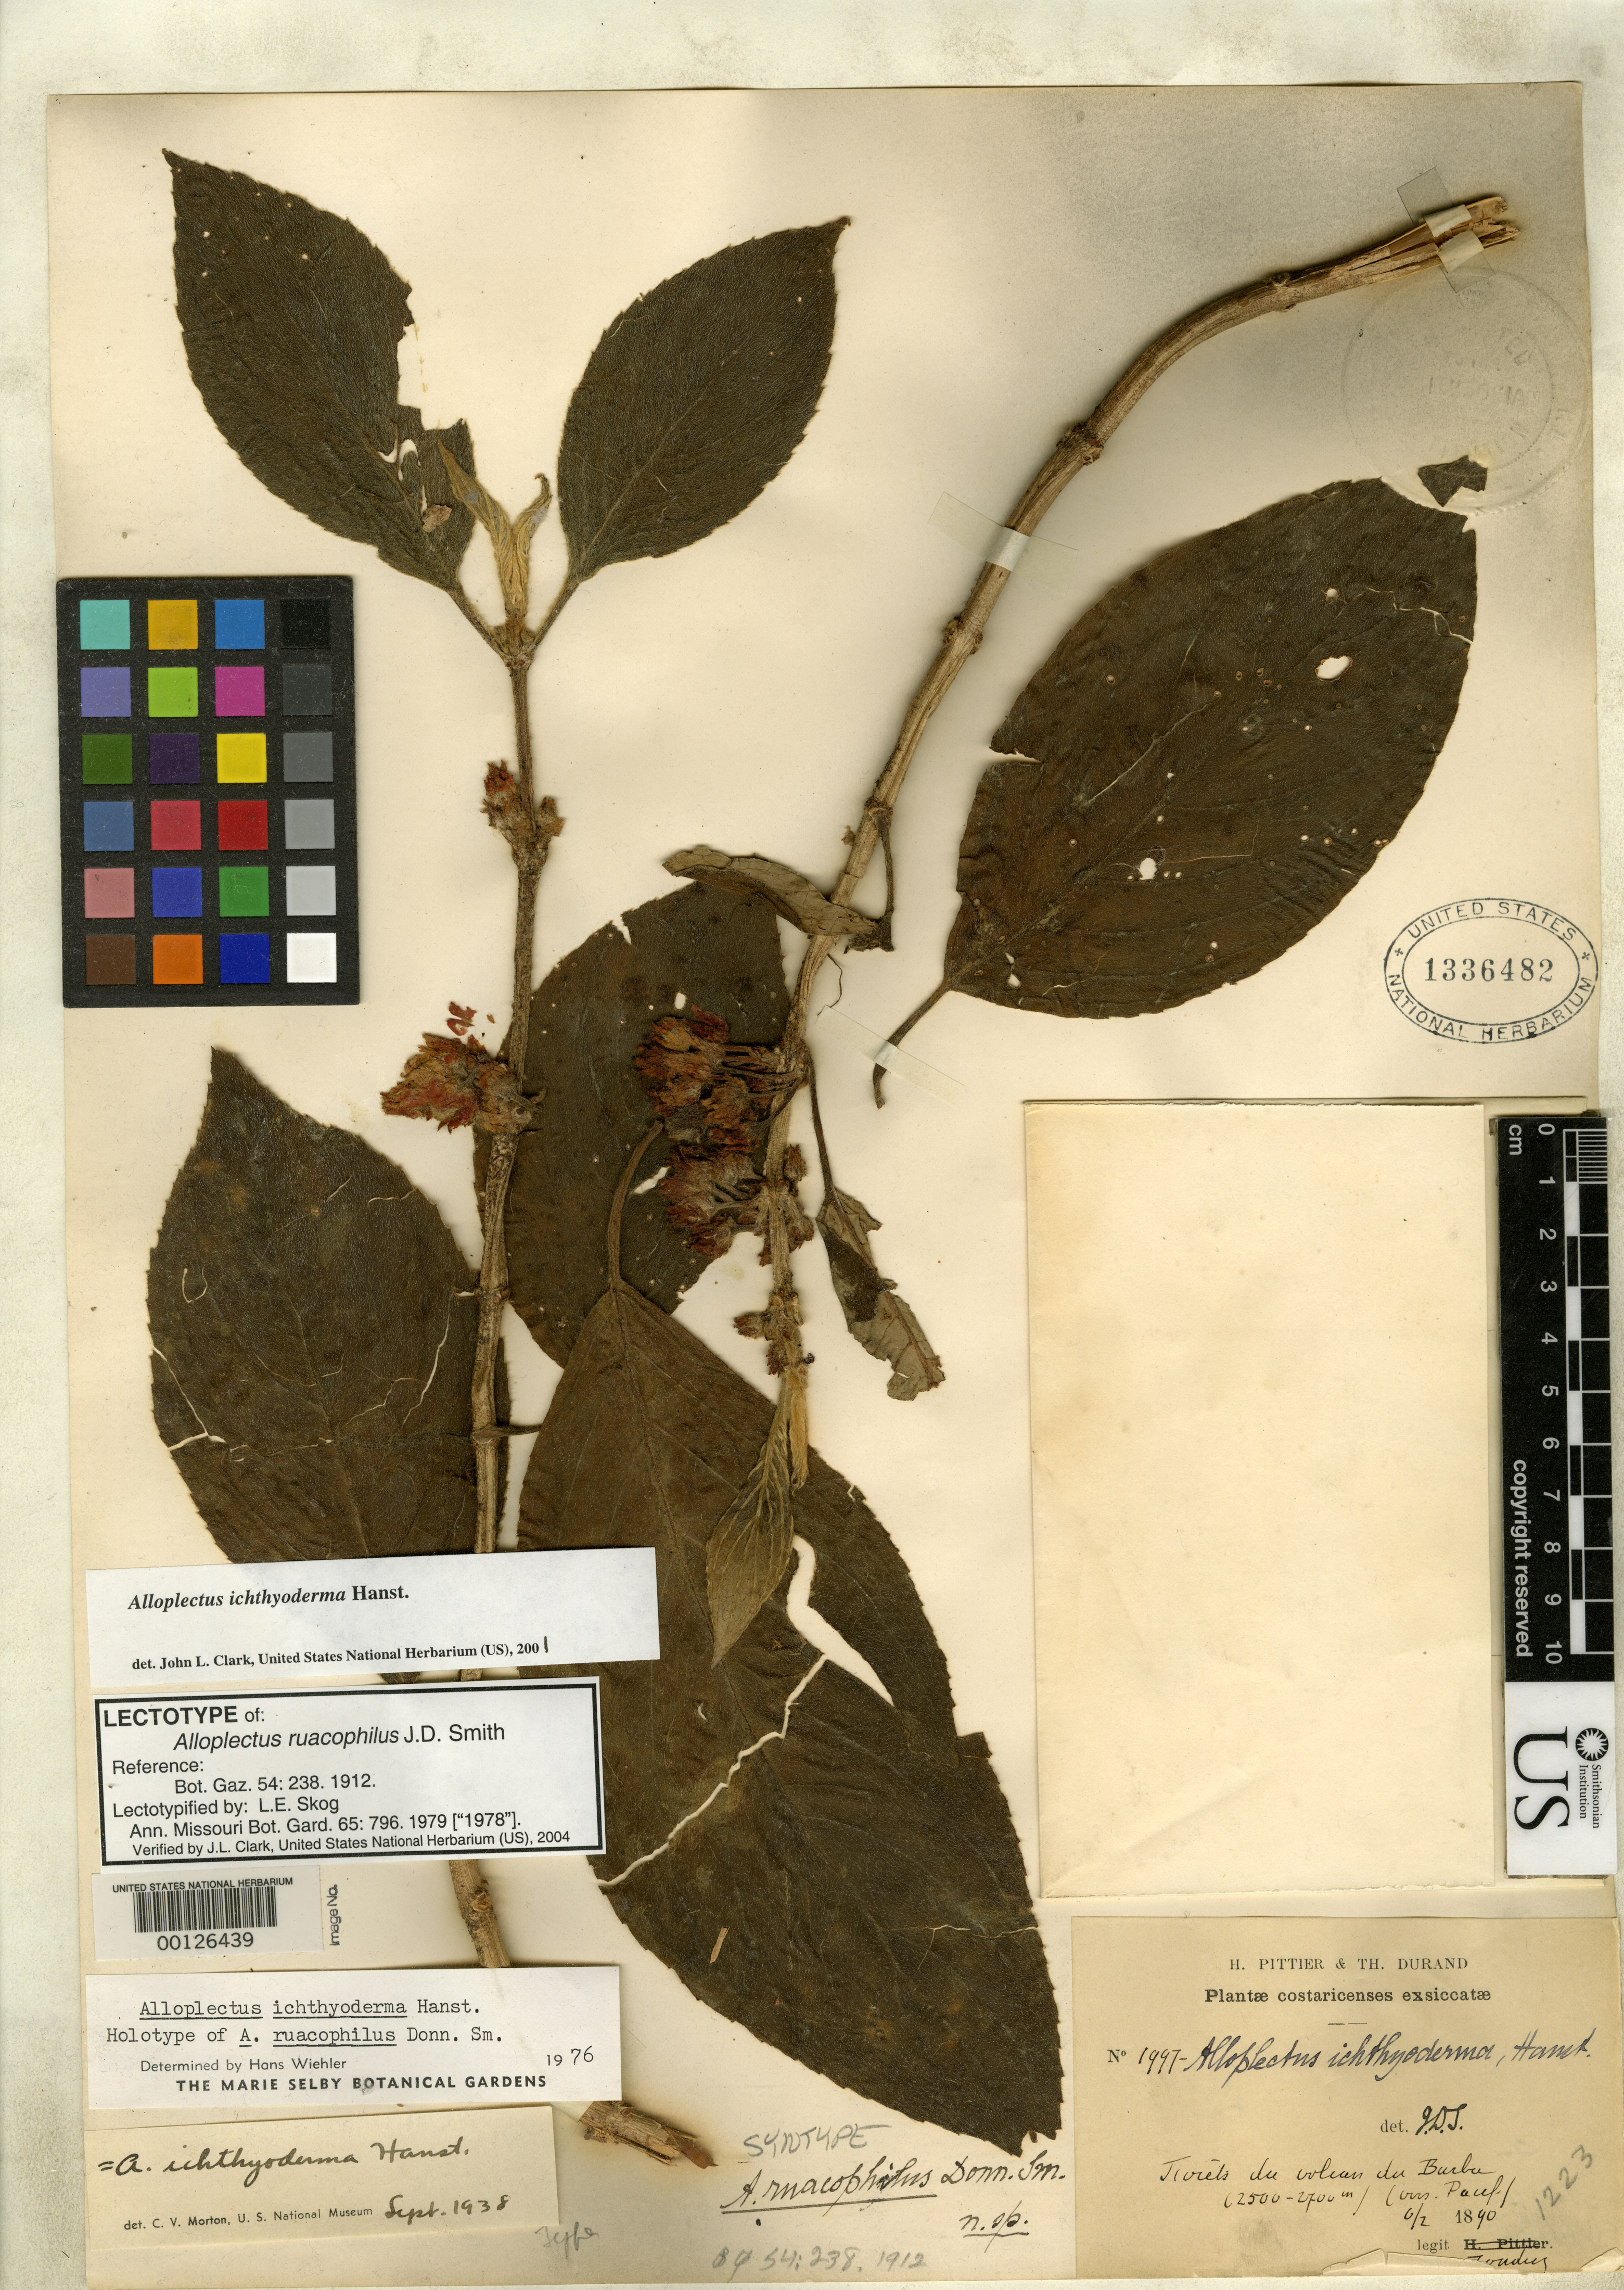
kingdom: Plantae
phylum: Tracheophyta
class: Magnoliopsida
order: Lamiales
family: Gesneriaceae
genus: Alloplectus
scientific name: Alloplectus ruacophilus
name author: Donn. Sm.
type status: Lectotype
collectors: A. Tonduz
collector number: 1997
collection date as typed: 06 Feb 1890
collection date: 1890-02-06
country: Costa Rica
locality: Forêts du volcan du Barba (vers. Pacif.).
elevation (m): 2500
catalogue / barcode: US 1336482